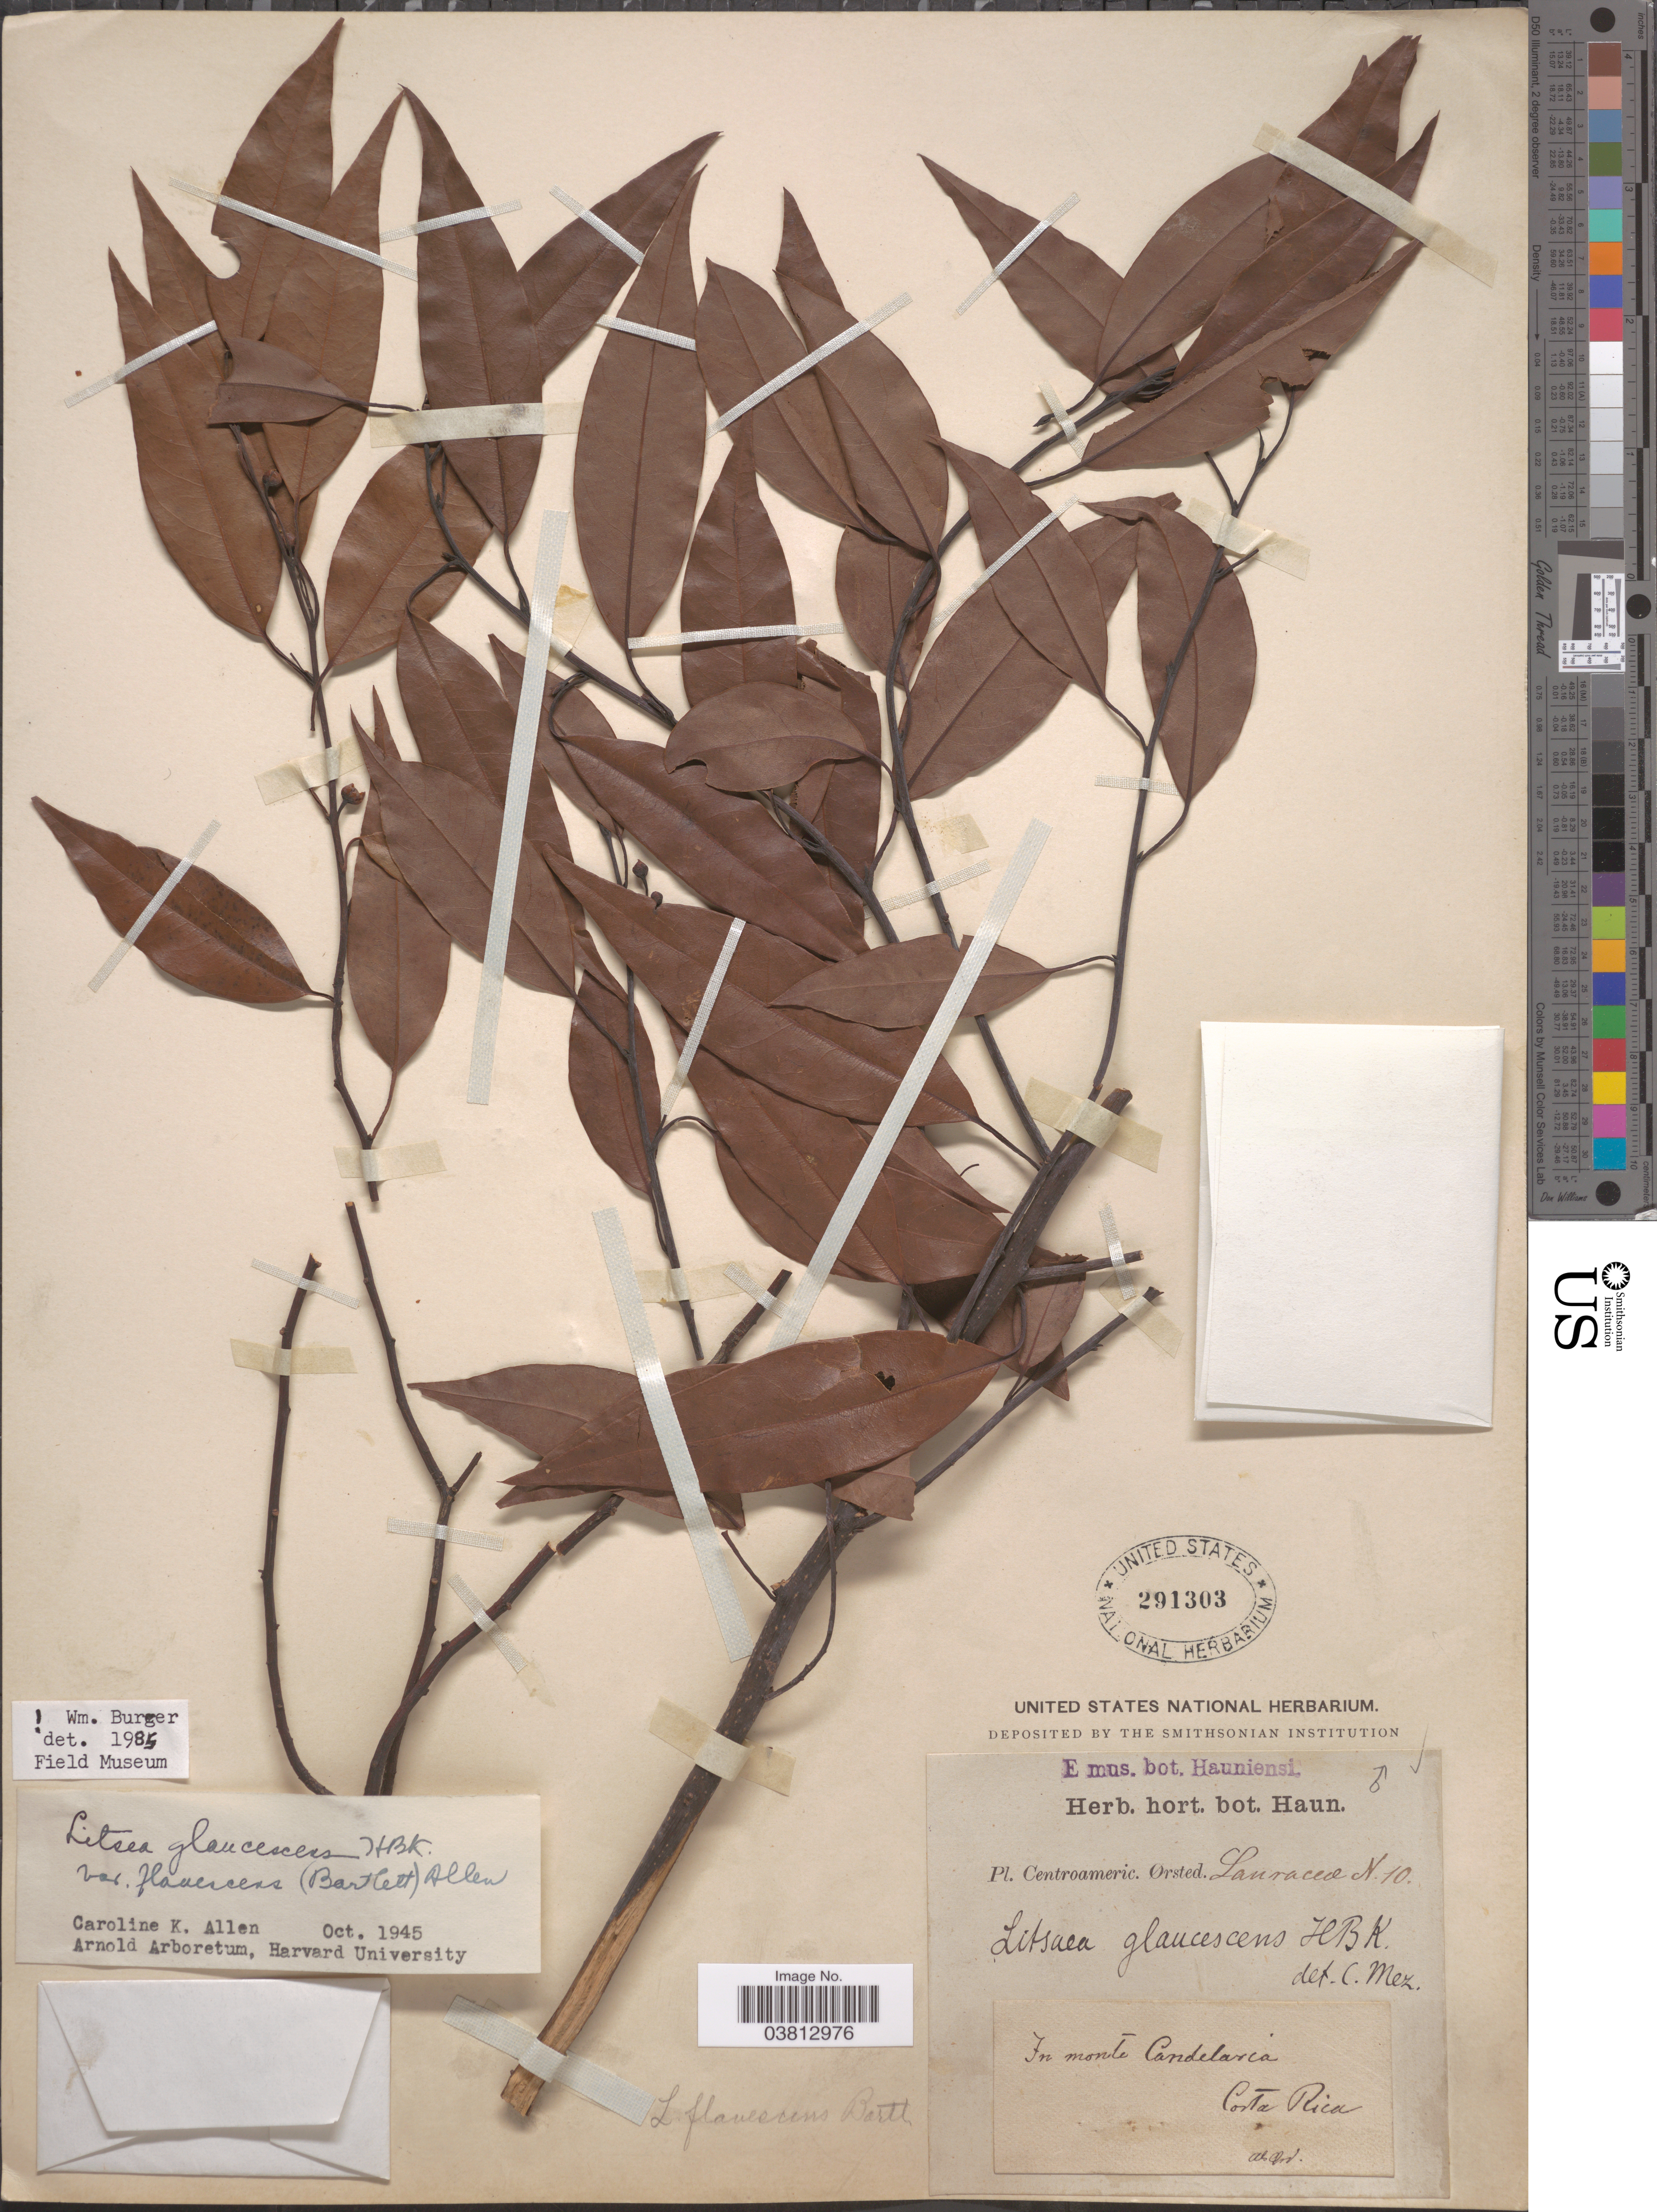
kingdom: Plantae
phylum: Tracheophyta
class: Magnoliopsida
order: Laurales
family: Lauraceae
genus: Litsea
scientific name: Litsea glaucescens var. flavescens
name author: (Bartlett) C.K. Allen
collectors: Ørsted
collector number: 10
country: Costa Rica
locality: Centroameric. In monte Candelarca.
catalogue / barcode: US 291303